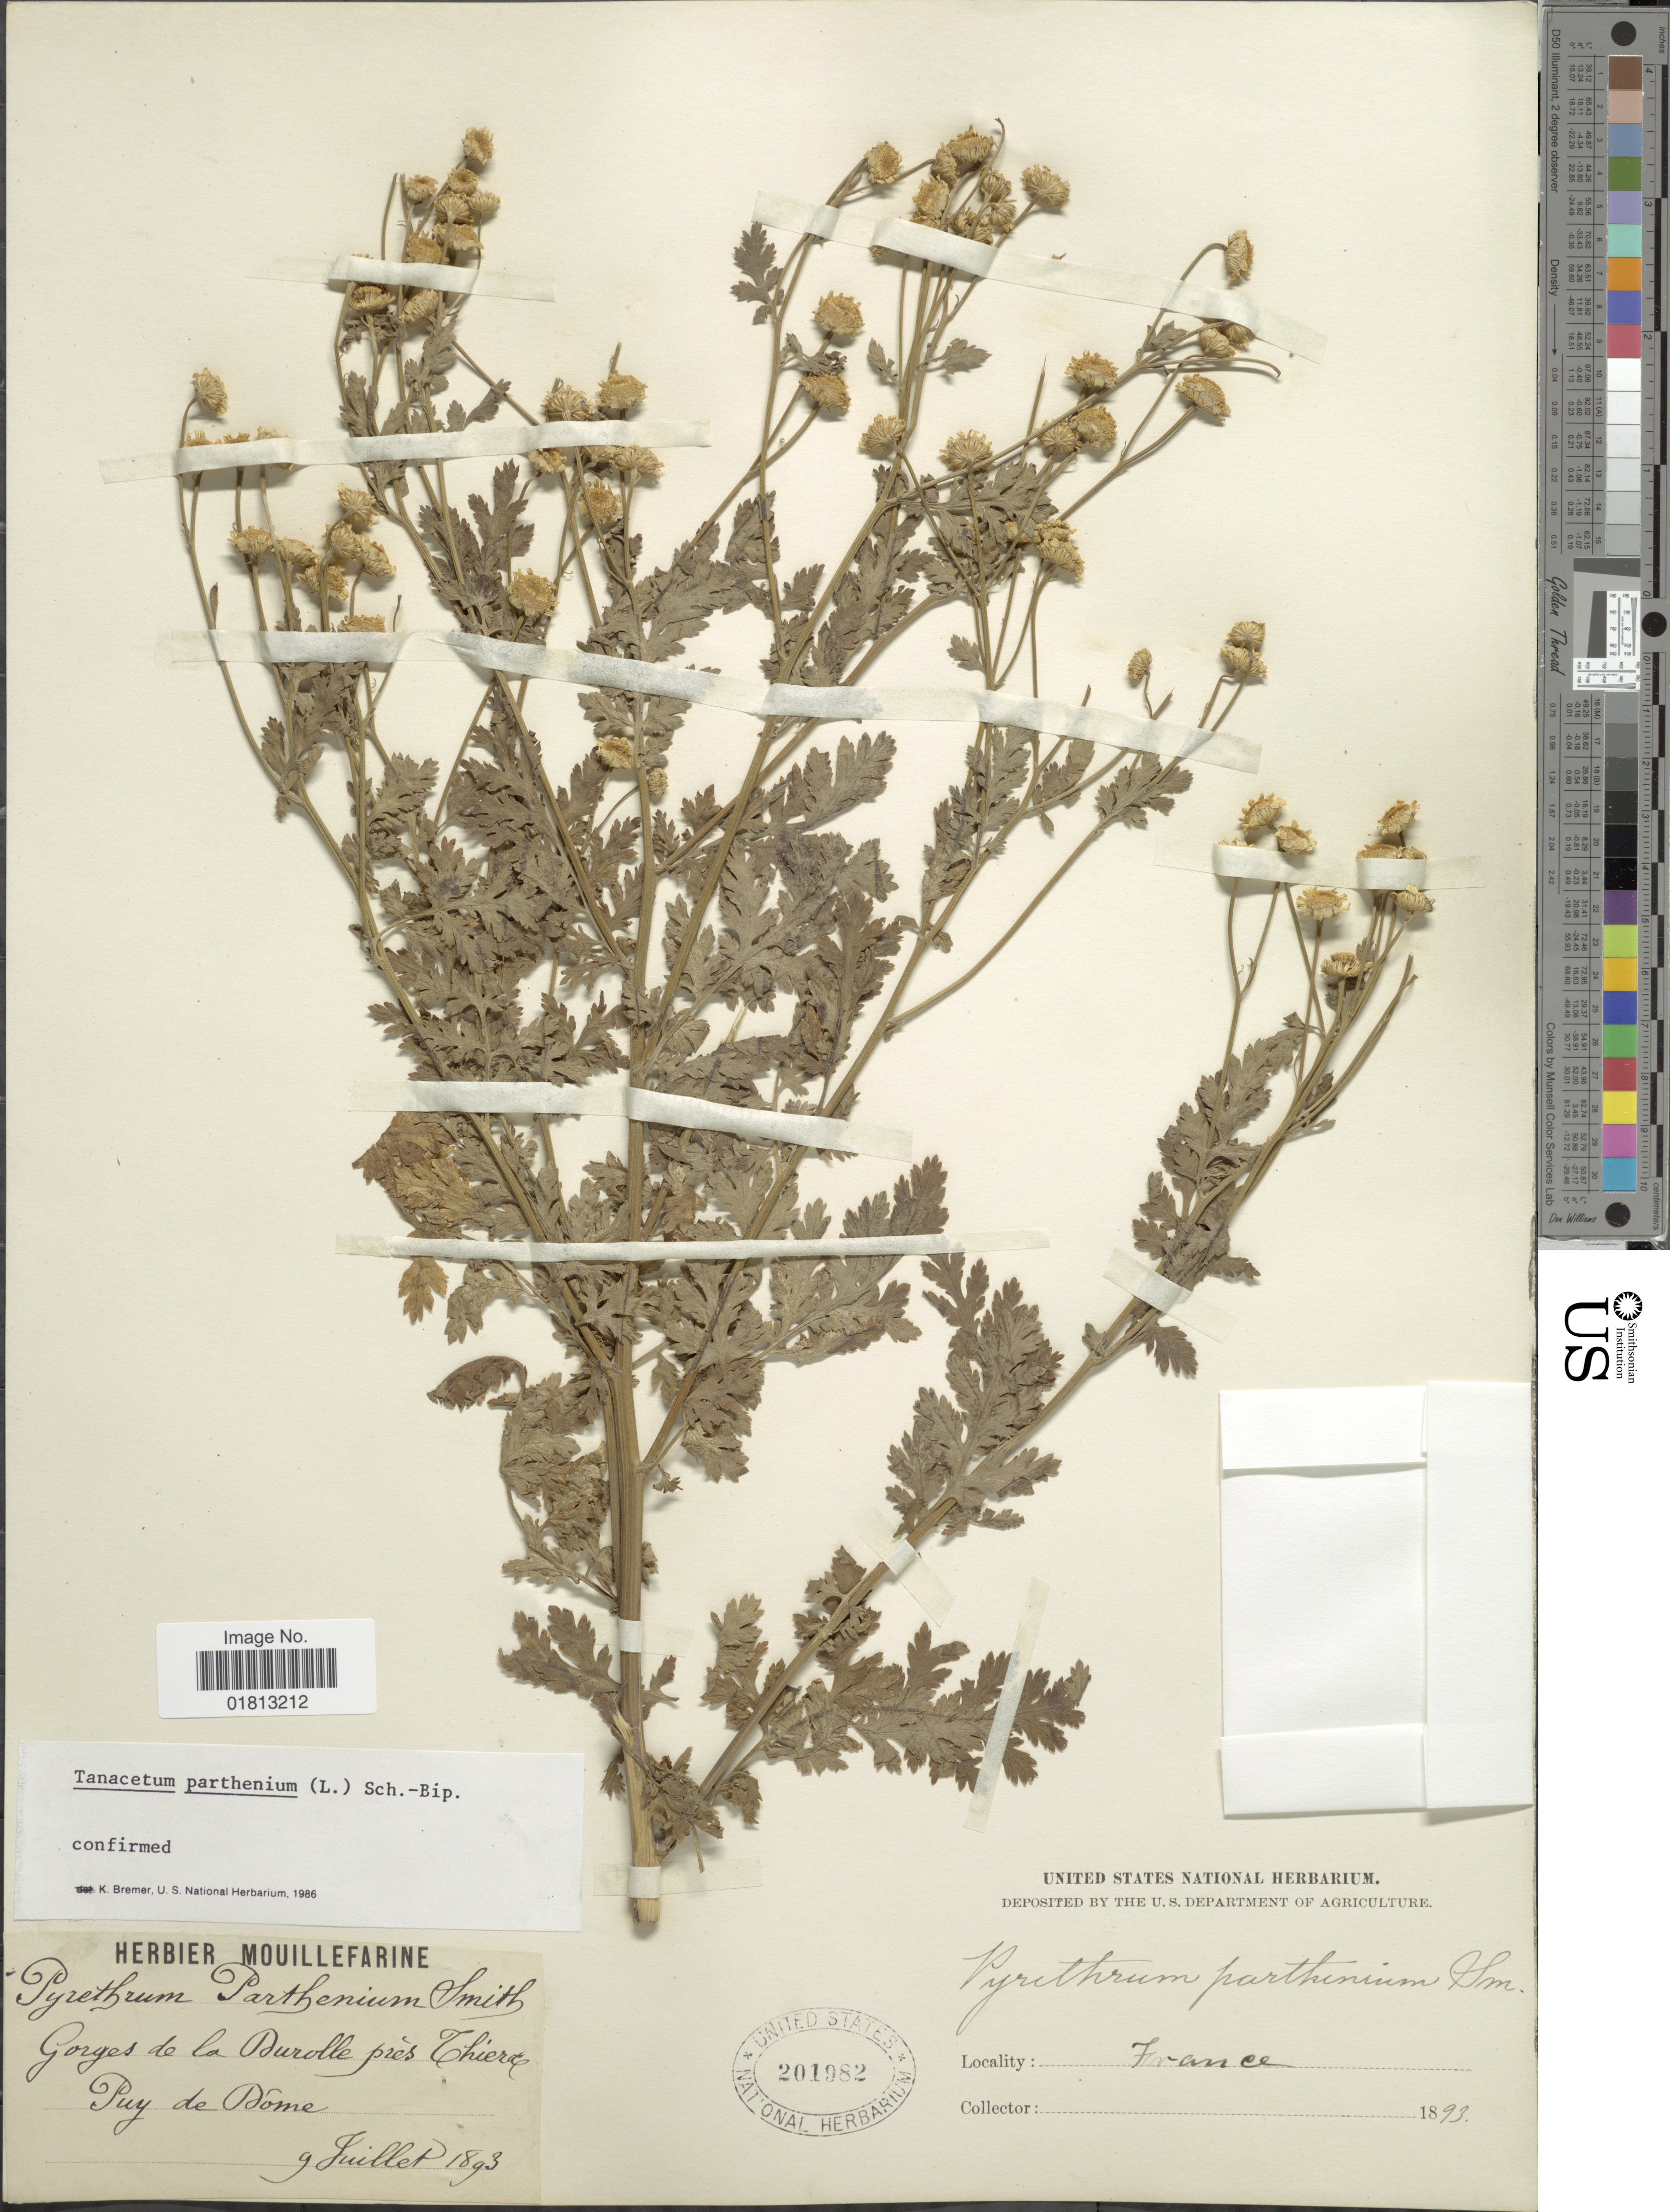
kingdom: Plantae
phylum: Tracheophyta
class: Magnoliopsida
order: Asterales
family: Asteraceae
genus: Tanacetum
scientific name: Tanacetum parthenium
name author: (L.) Sch. Bip.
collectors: ex herb. Mouillefarine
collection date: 1893-07-09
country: France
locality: Gorges de la Durolle pres Thiere, Puy de Dome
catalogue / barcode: US 201982